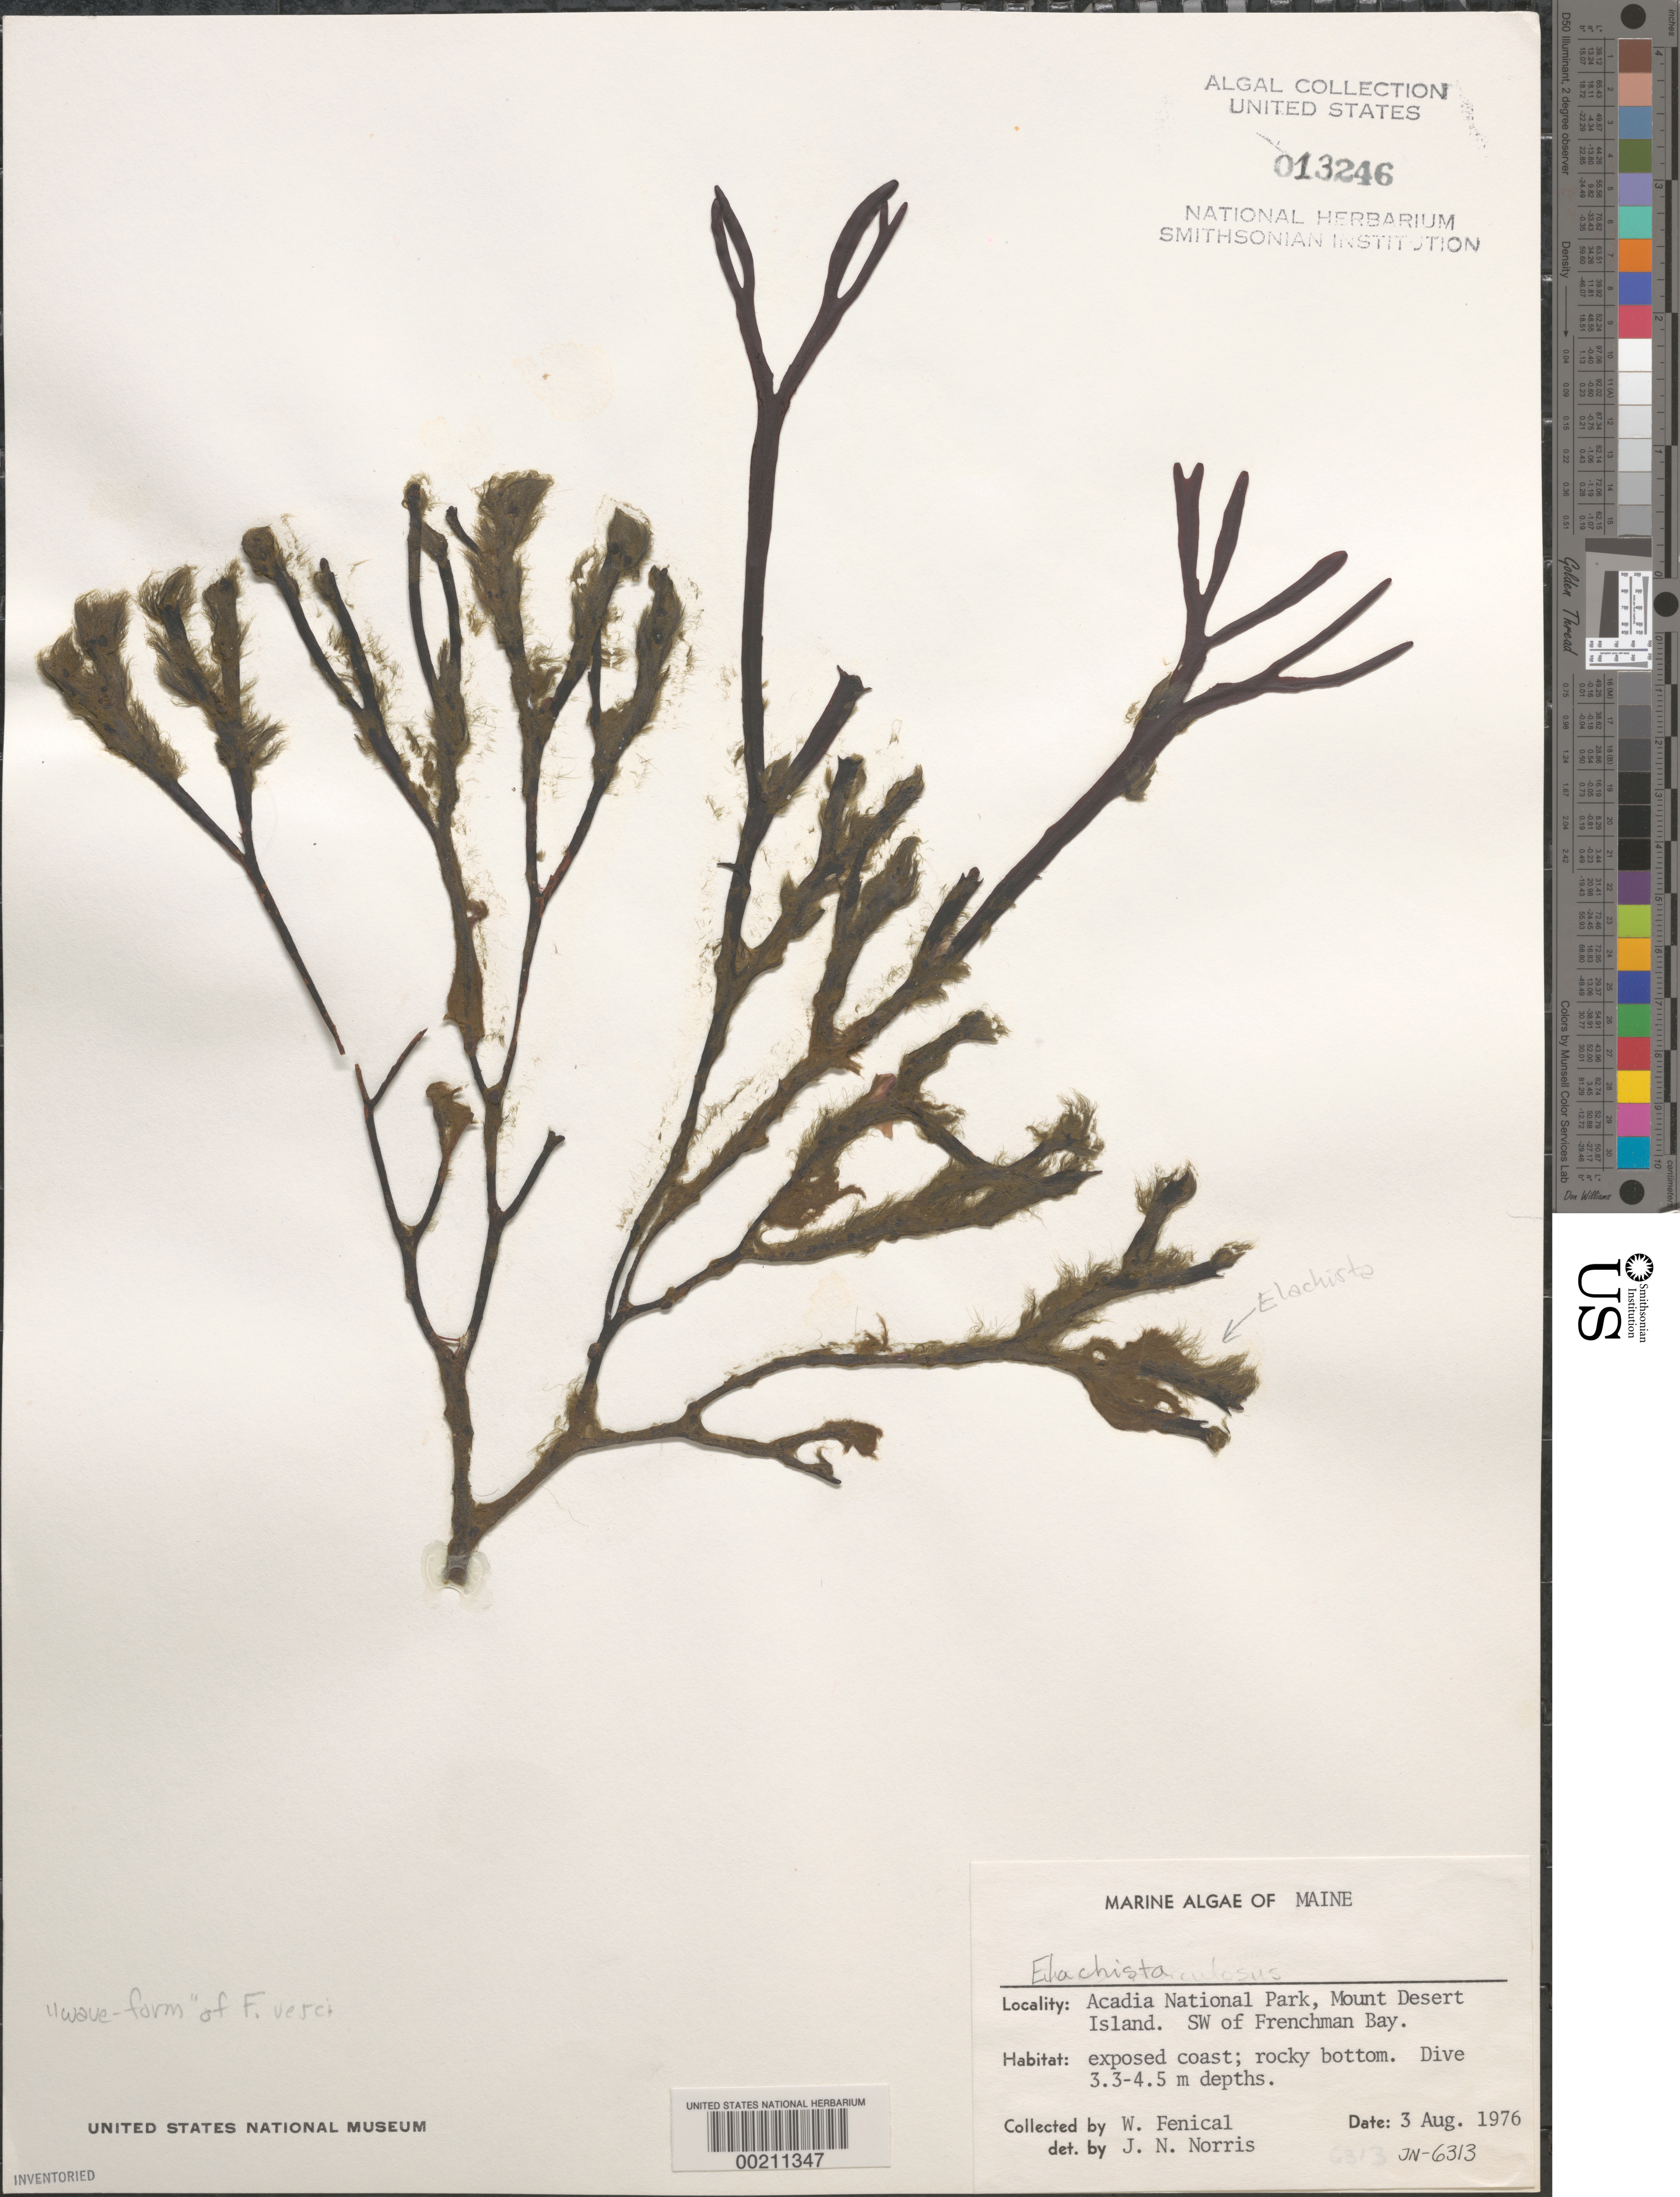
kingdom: Chromista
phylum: Ochrophyta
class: Phaeophyceae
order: Ectocarpales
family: Chordariaceae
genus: Elachista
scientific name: Elachista sp.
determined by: Norris, James N.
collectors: W. Fenical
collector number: Jn-6313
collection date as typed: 03 Aug 1976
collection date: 1976-08-03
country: United States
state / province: Maine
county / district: Hancock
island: Mount Desert Island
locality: Acadia National Park, southwest of Frenchman Bay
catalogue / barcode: US 13246